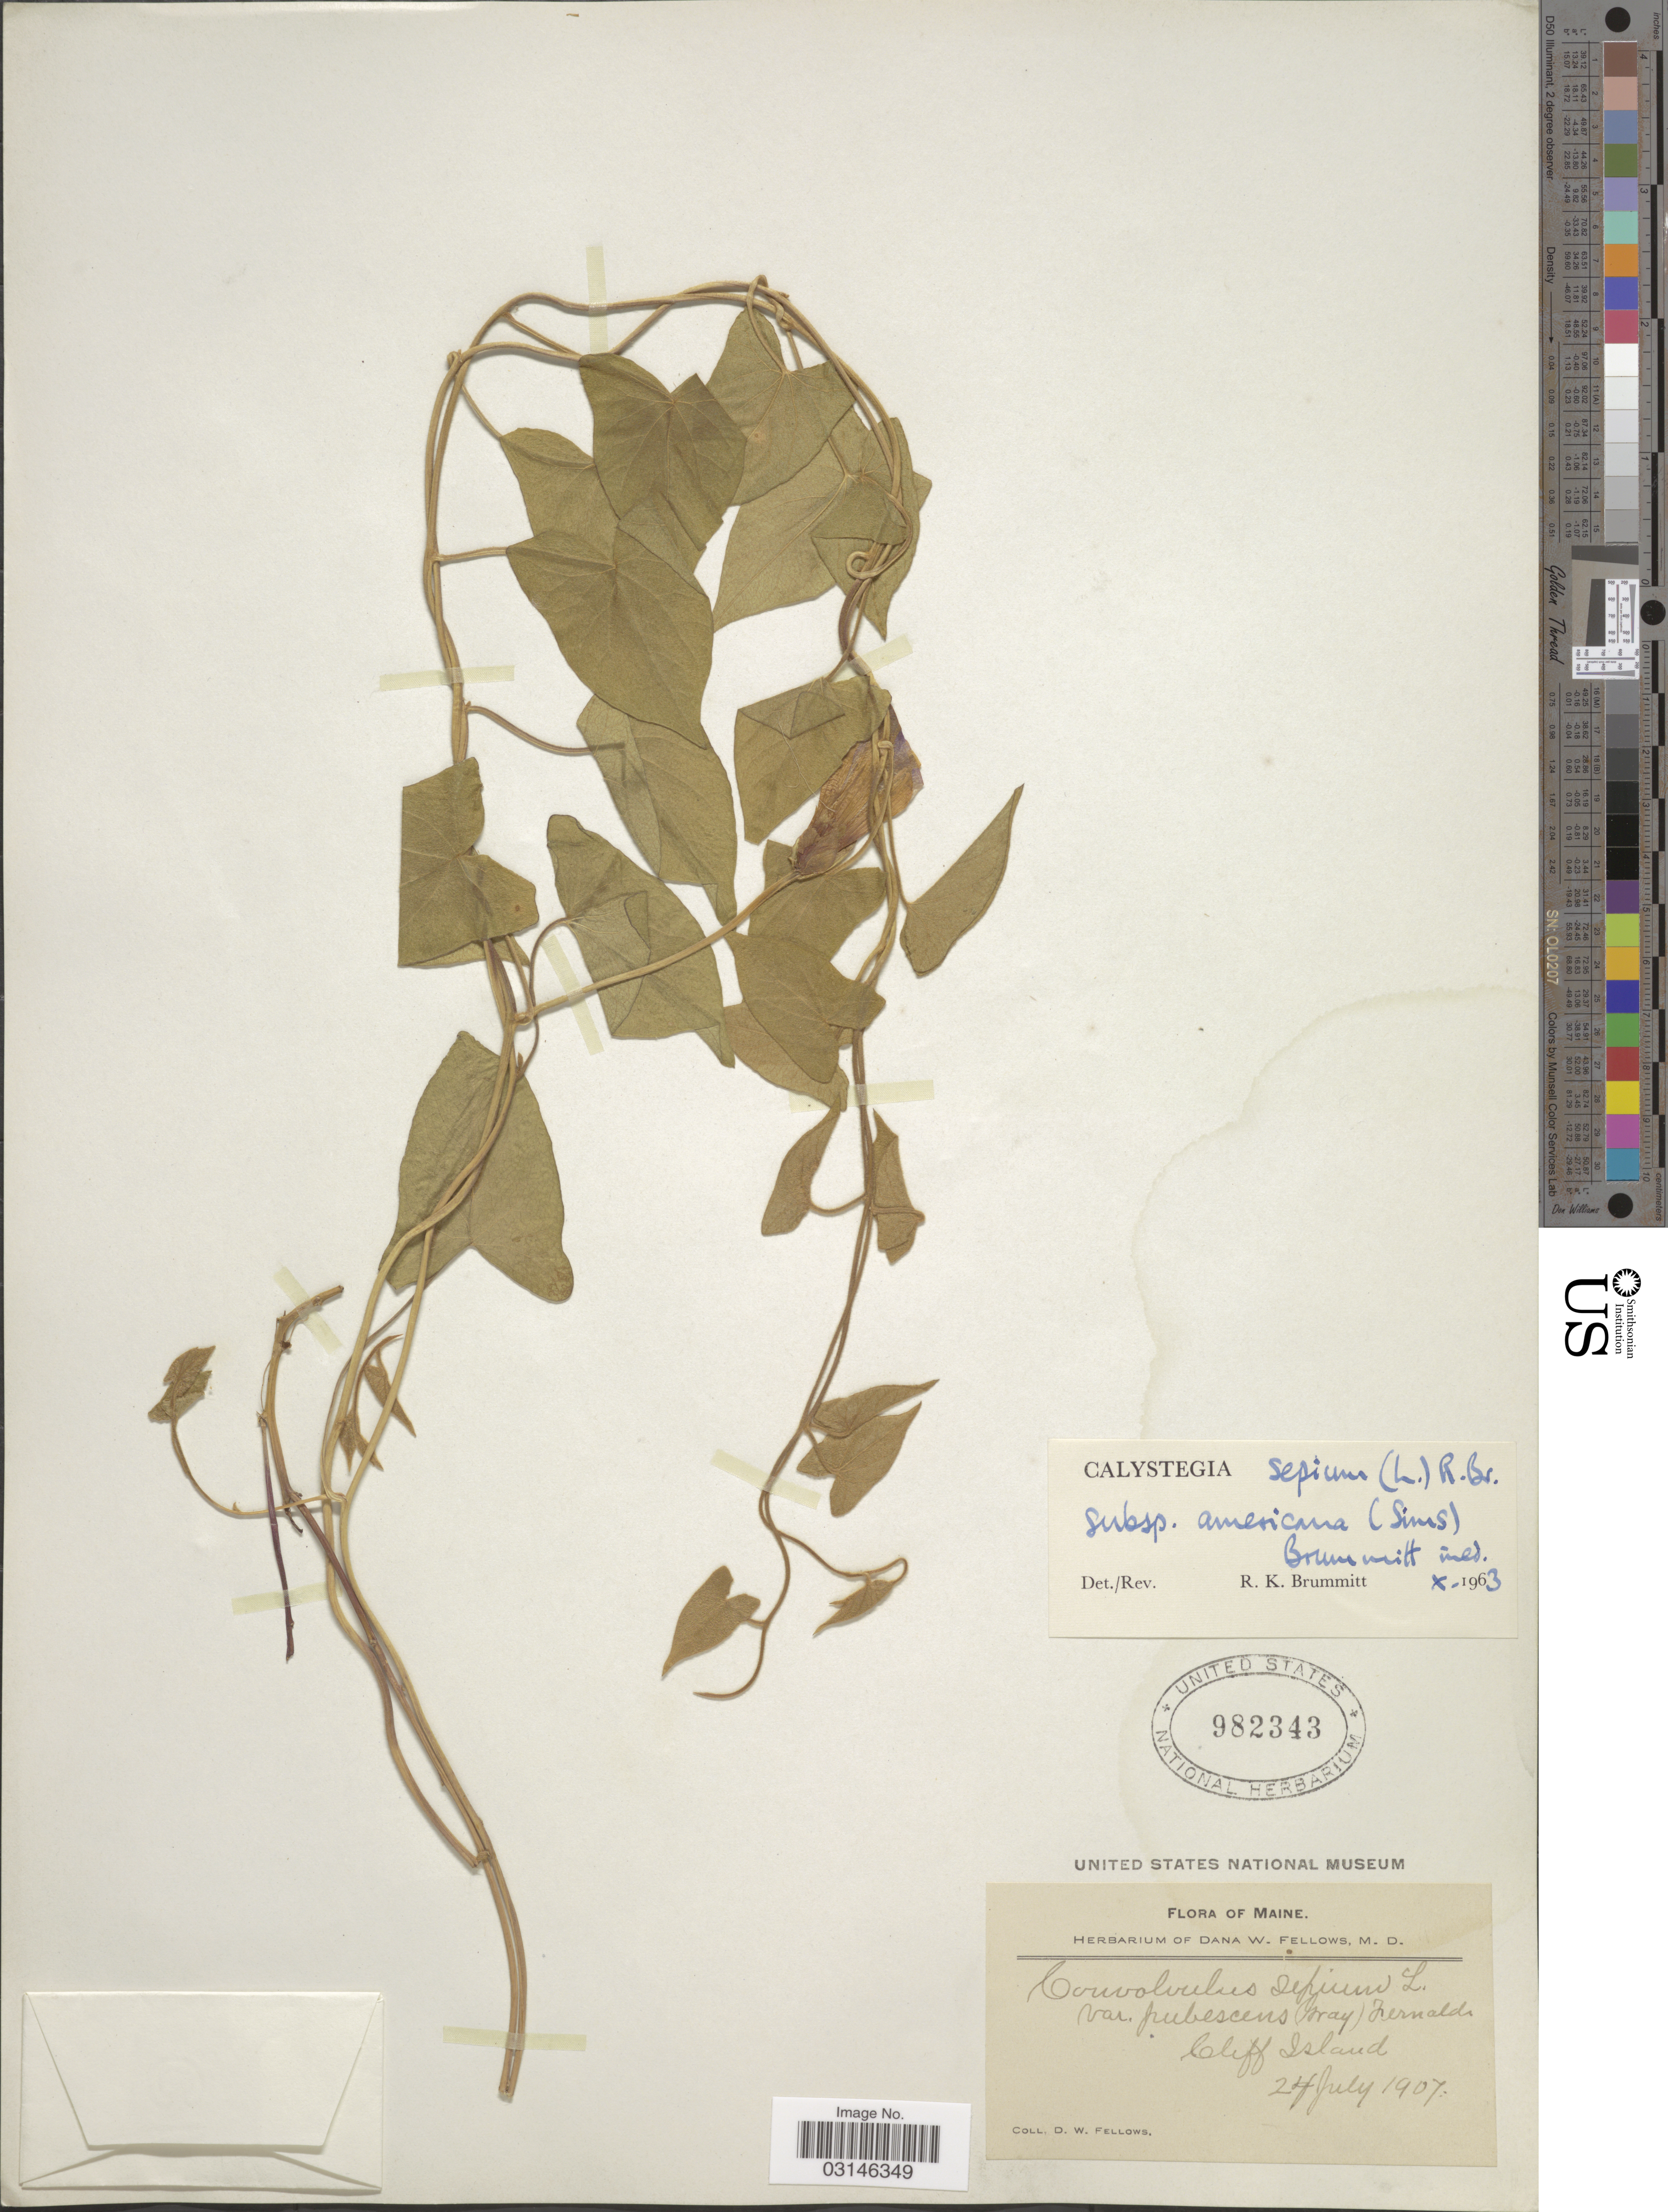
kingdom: Plantae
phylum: Tracheophyta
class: Magnoliopsida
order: Solanales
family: Convolvulaceae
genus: Calystegia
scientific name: Calystegia sepium subsp. americana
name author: (Sims) Brummitt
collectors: D. W. Fellows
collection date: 1907-07-24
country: United States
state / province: Maine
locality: Cliff Island.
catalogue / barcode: US 982343